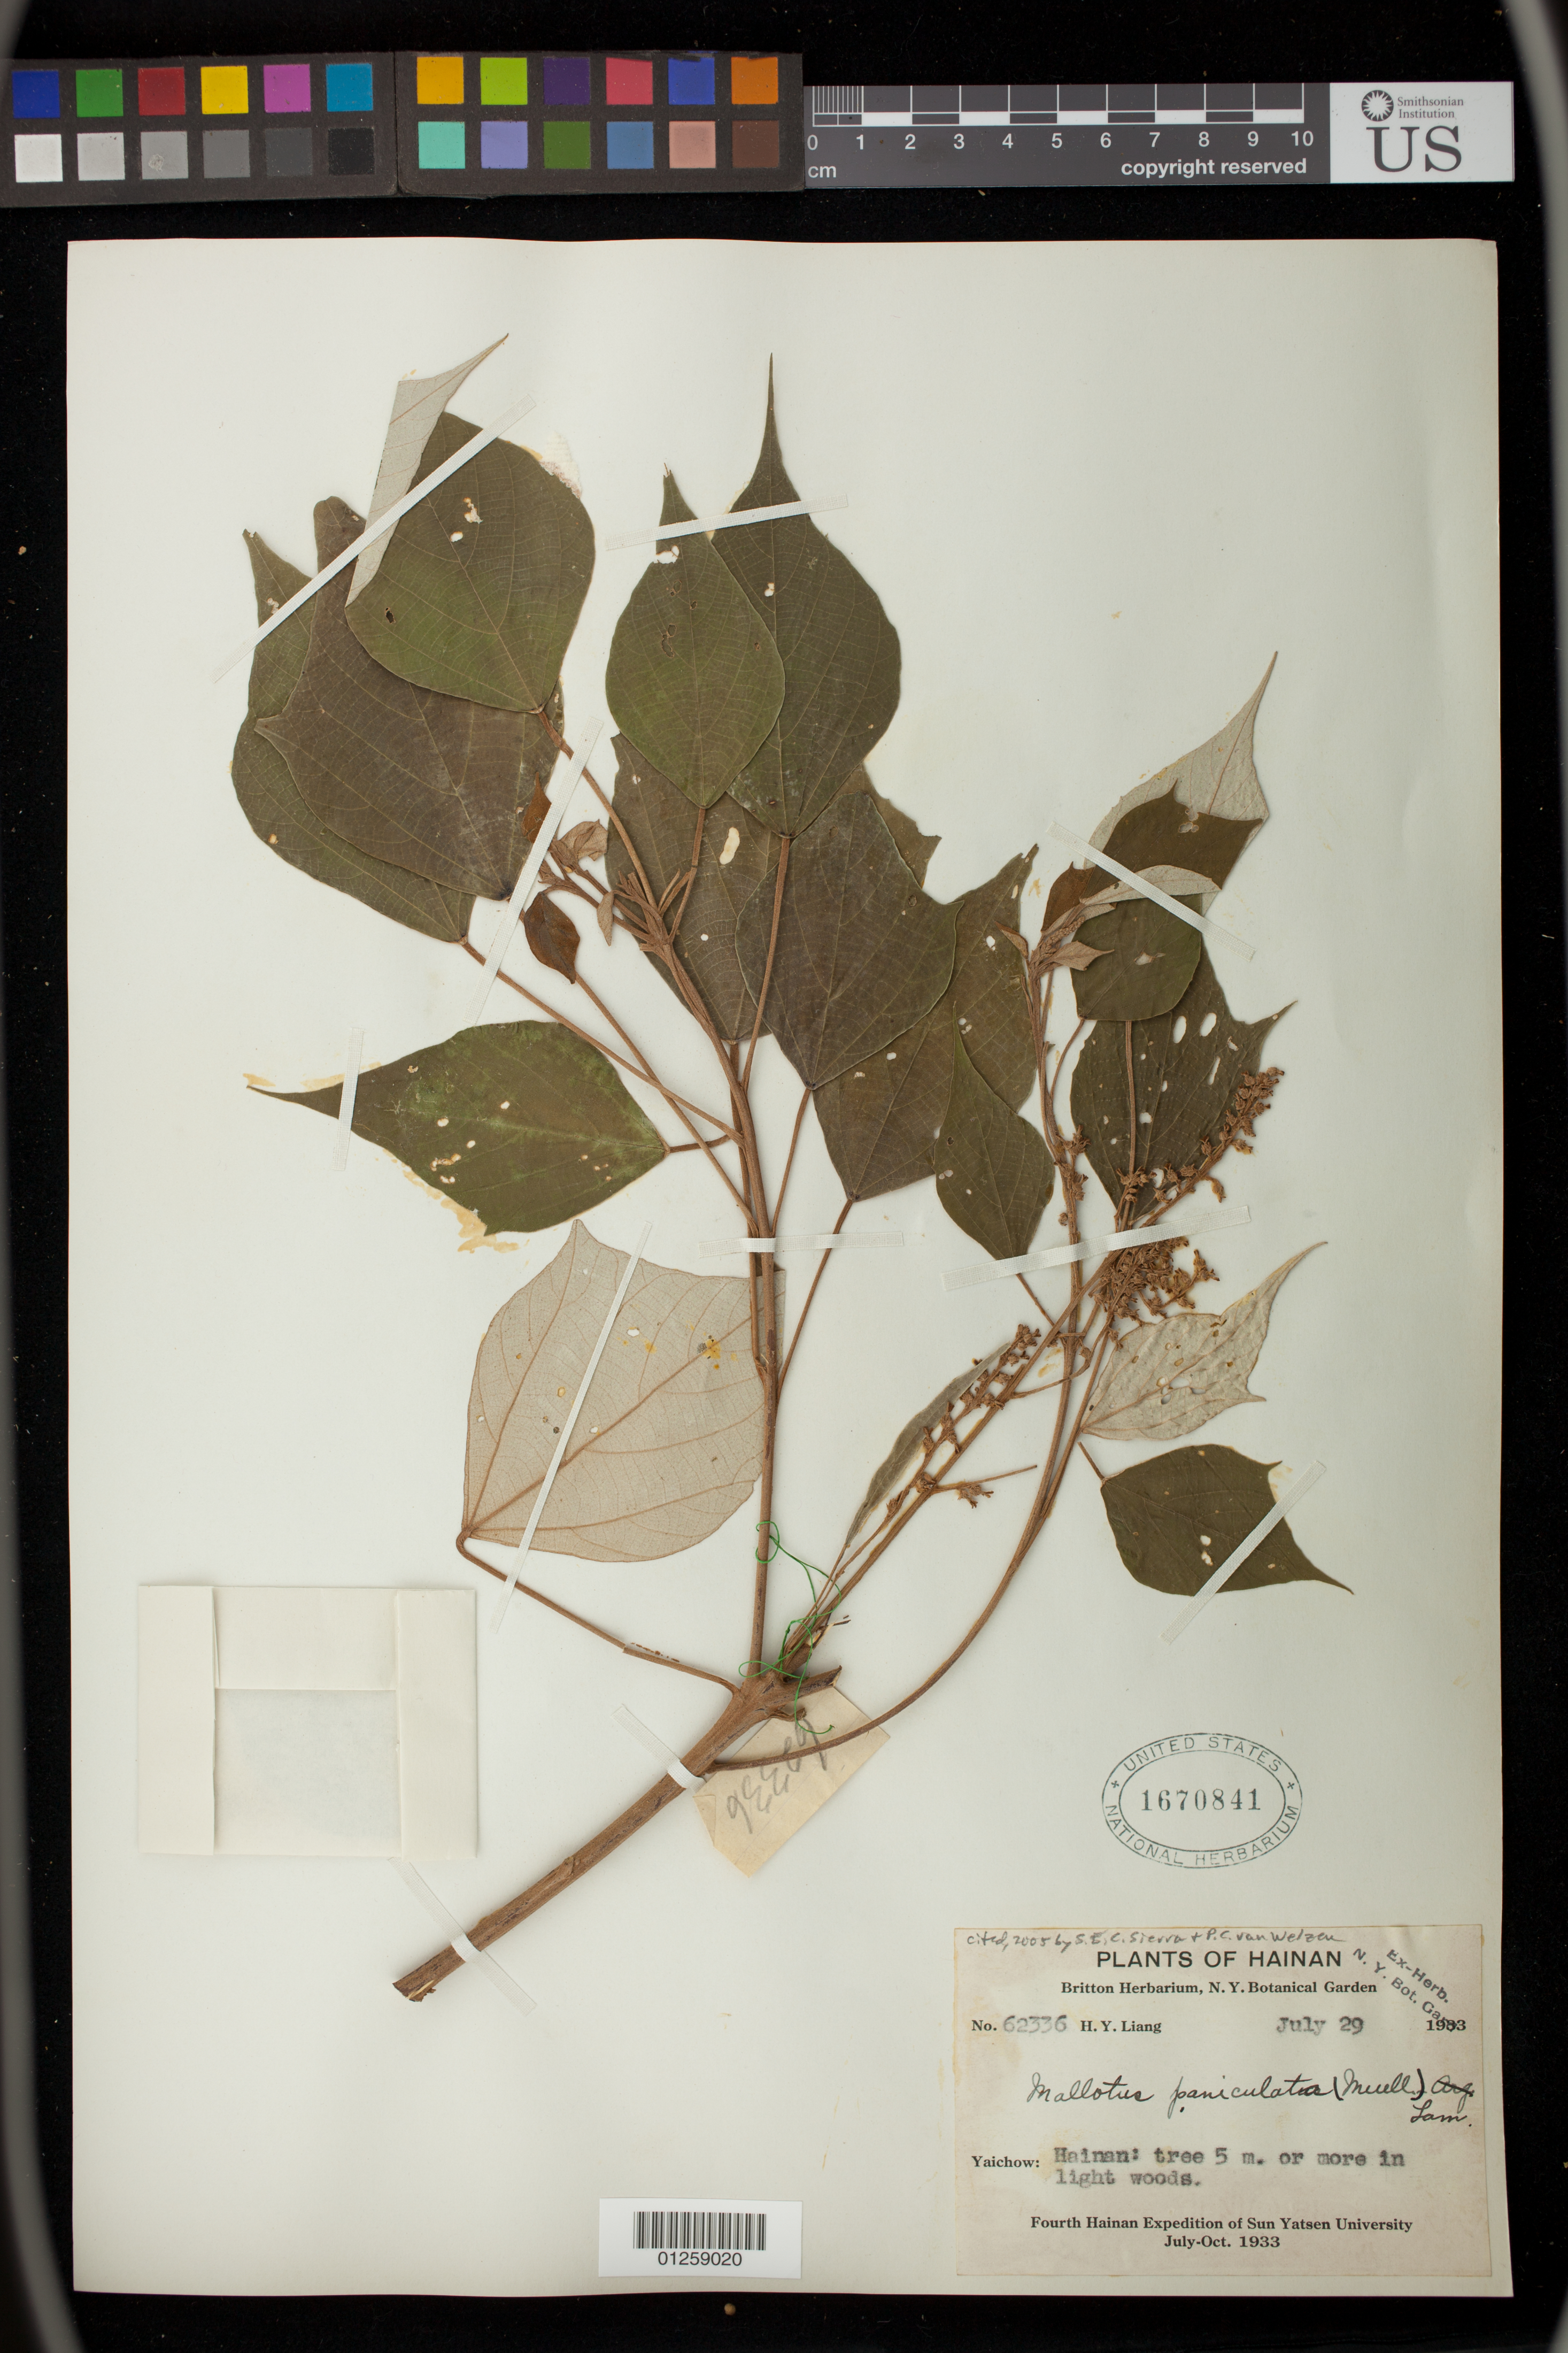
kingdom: Plantae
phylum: Tracheophyta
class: Magnoliopsida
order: Malpighiales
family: Euphorbiaceae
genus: Mallotus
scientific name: Mallotus paniculatus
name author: (Lam.) Müll. Arg.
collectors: H. Y. Liang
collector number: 62336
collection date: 1933-07-29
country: China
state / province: Hainan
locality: Yaichow.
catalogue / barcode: US 1670841